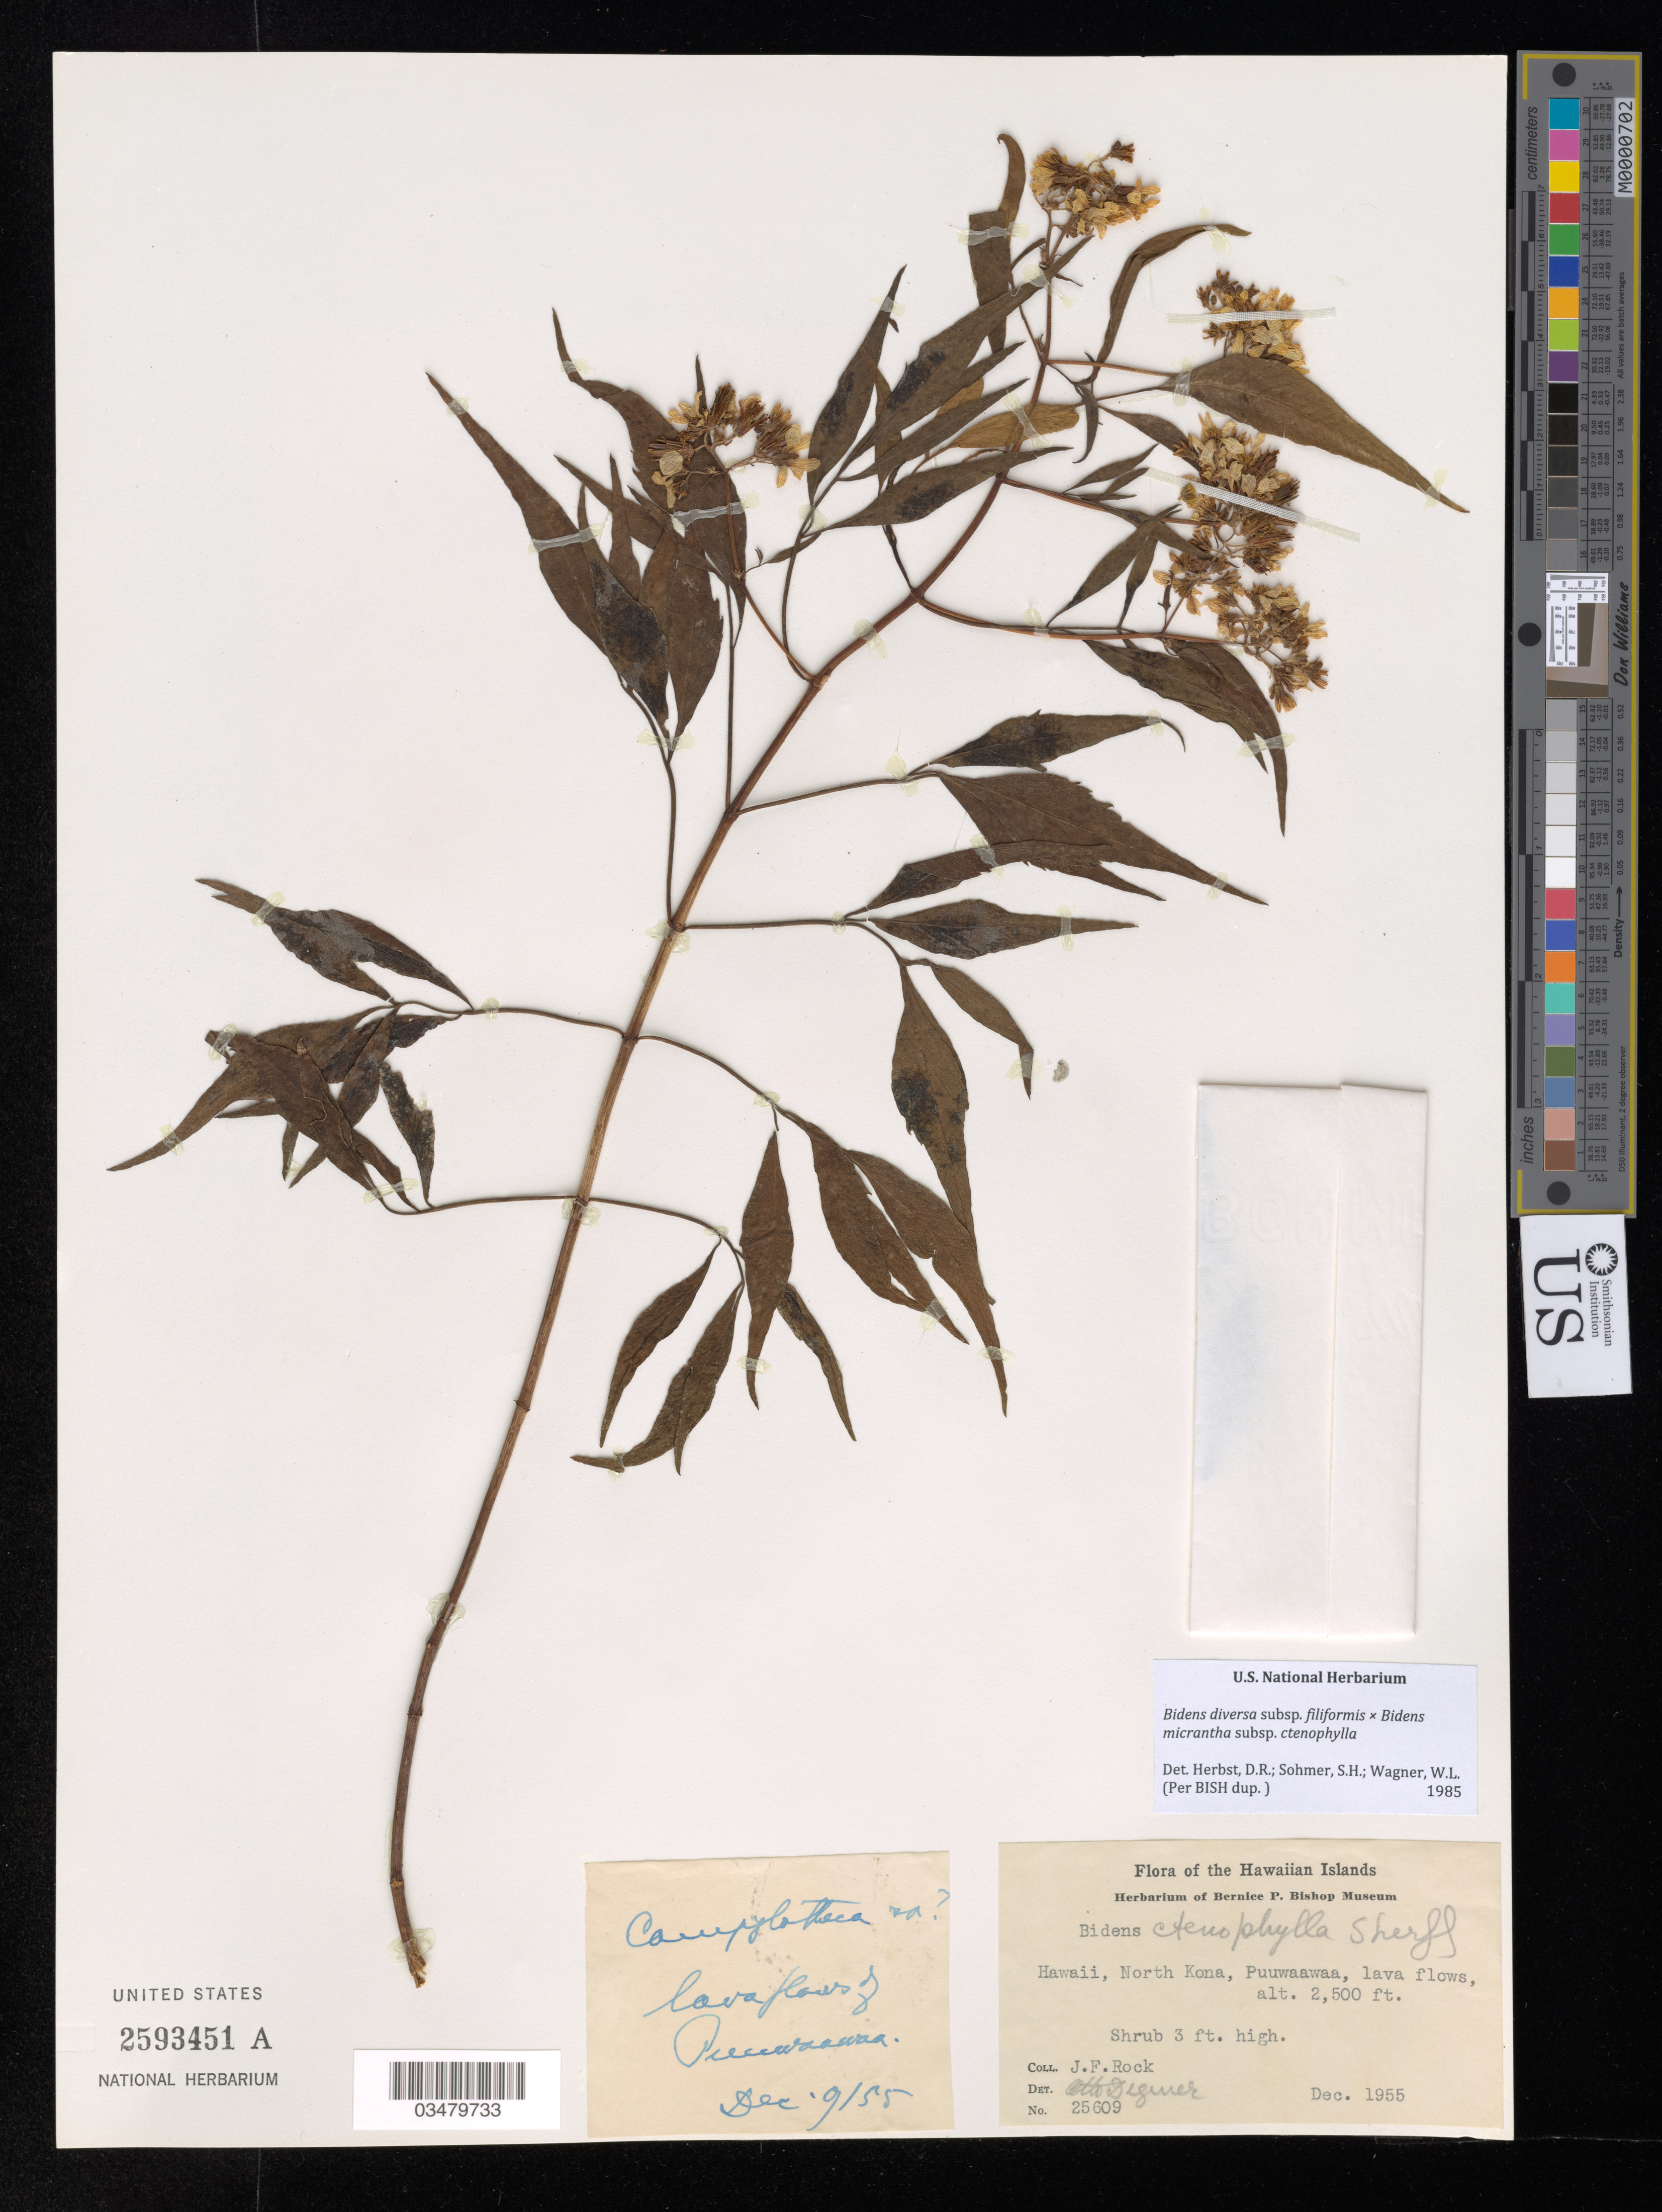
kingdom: Plantae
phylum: Tracheophyta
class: Magnoliopsida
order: Asterales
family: Asteraceae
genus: Bidens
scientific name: Bidens diversa subsp. filiformis x B. micrantha subsp. ctenophylla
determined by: Herbst, D. R.; Sohmer, S. H.; Wagner, W. L.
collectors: J. F. Rock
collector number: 25609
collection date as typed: Dec 1955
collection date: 1955-12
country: United States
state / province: Hawaii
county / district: Hawaii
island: Hawaii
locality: North Kona, Puuwaawaa lava flows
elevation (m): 762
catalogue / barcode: US 2593451A